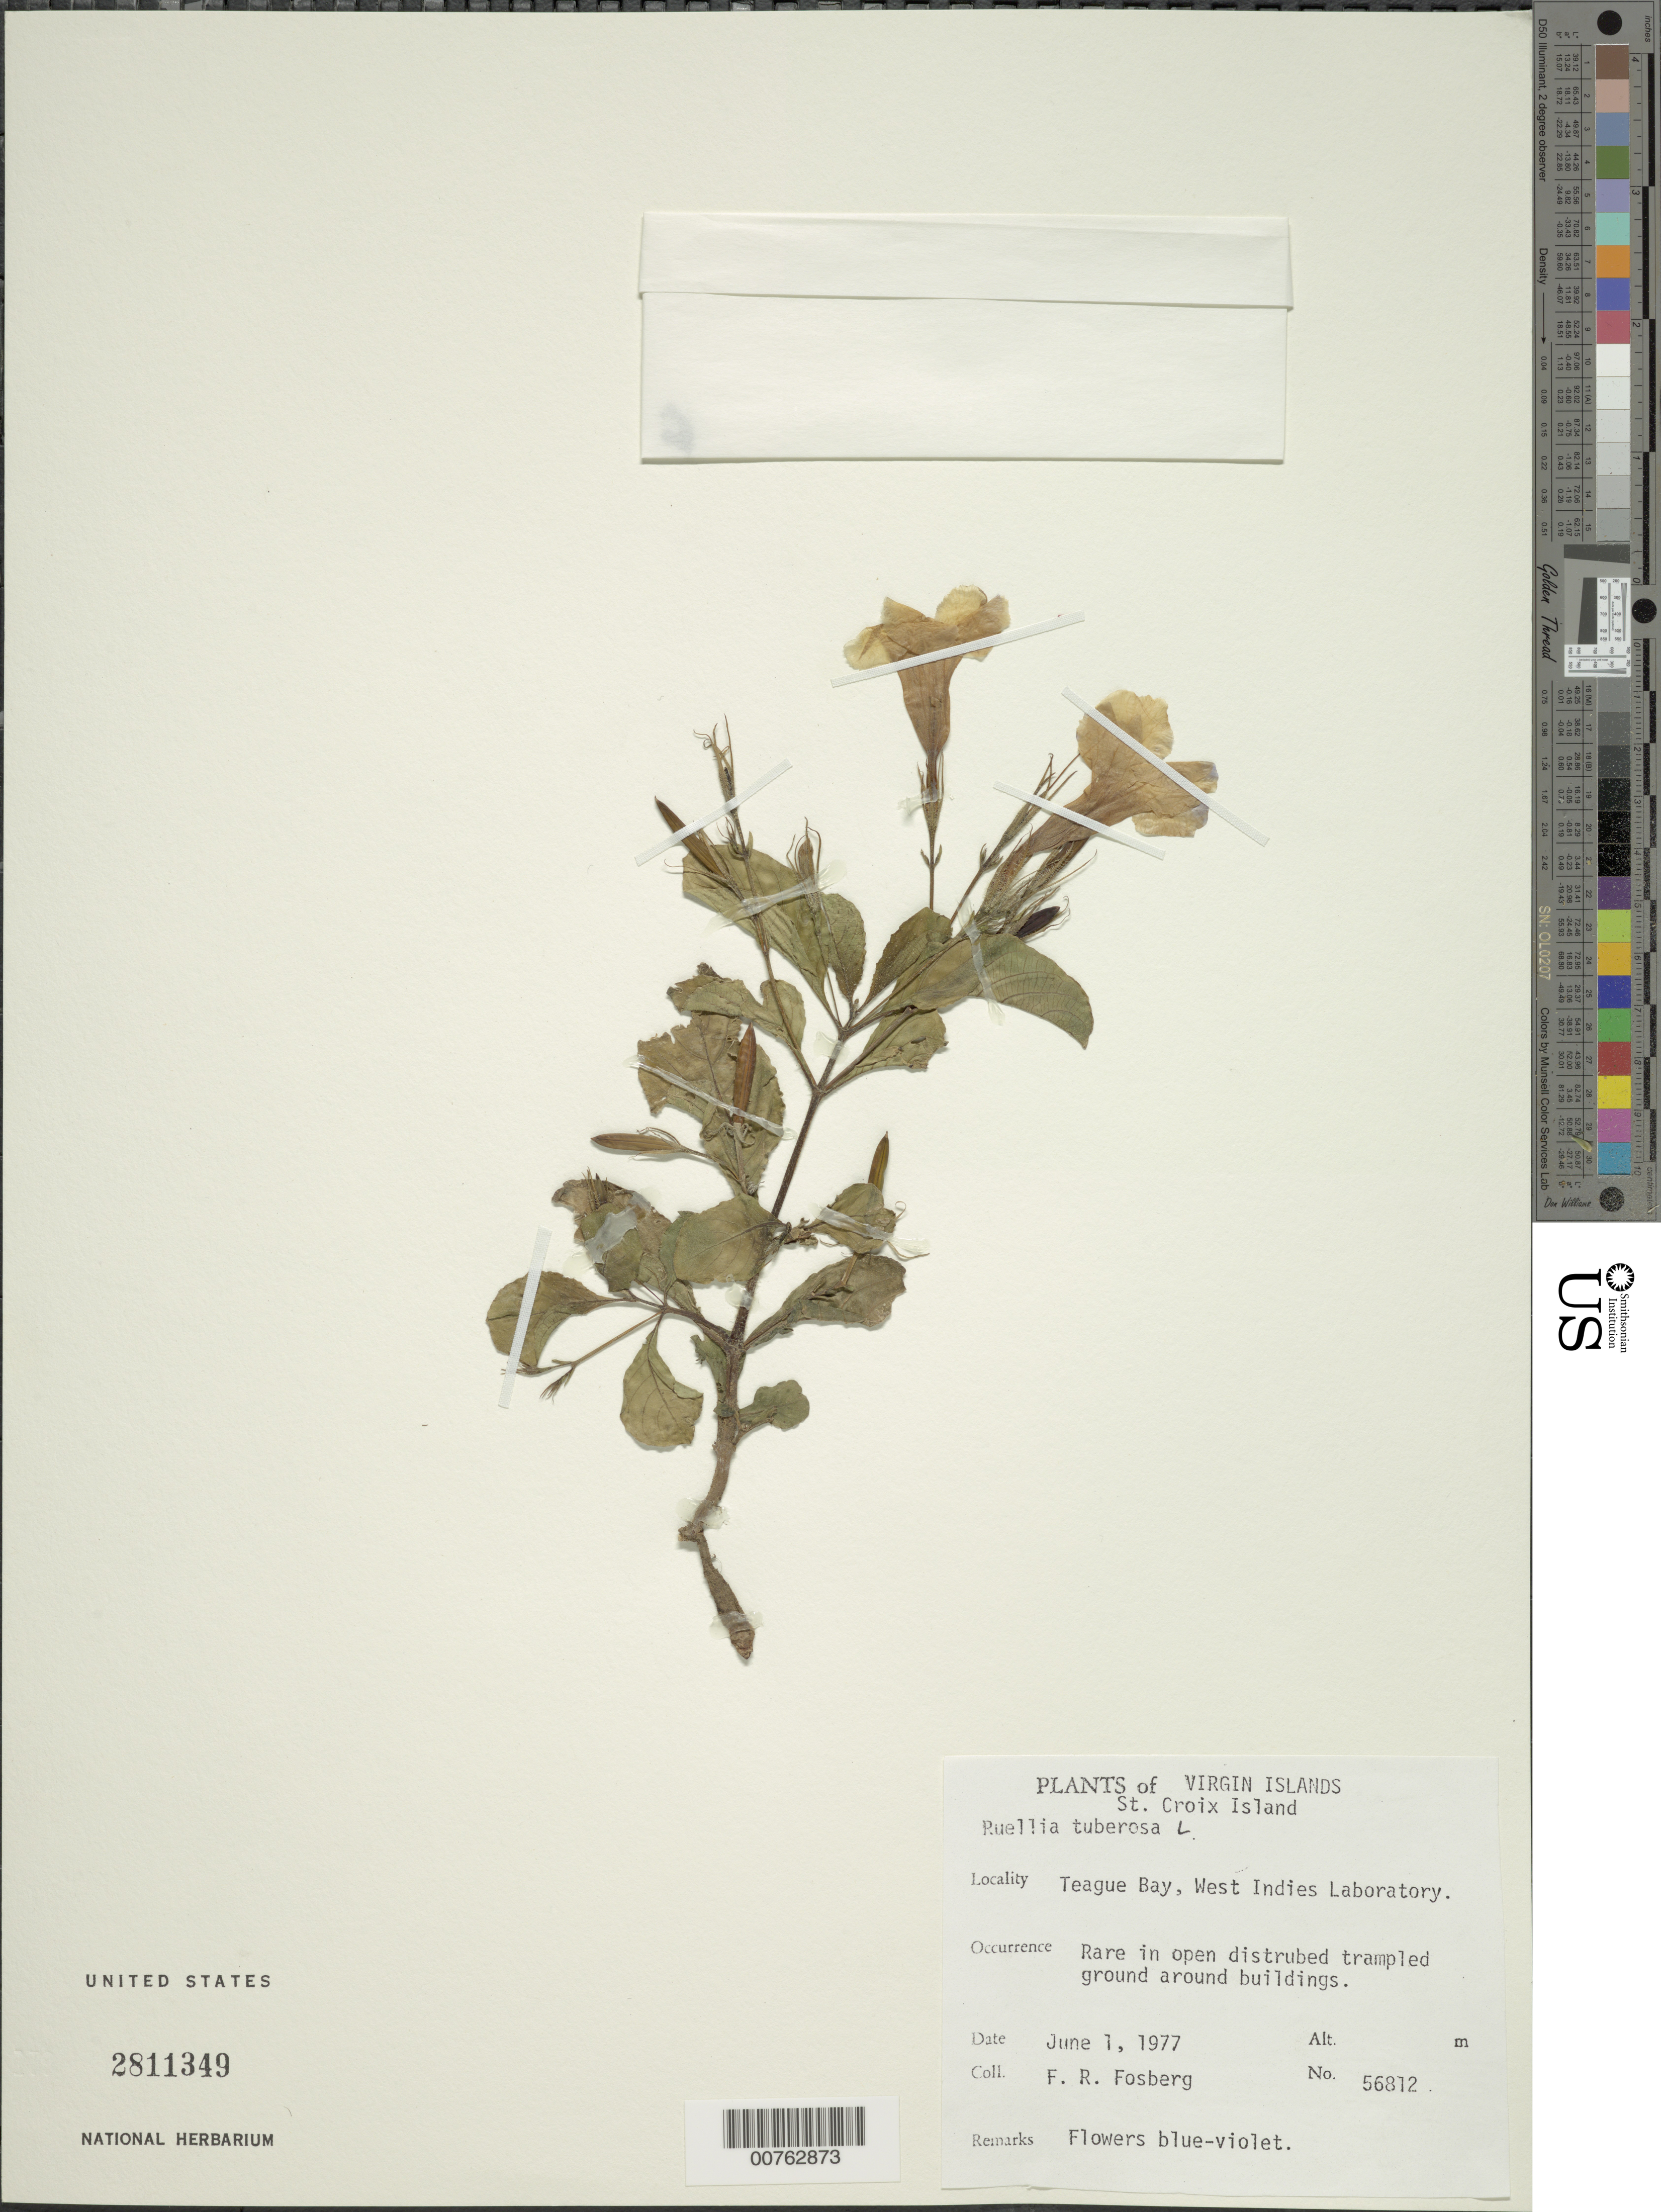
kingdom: Plantae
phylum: Tracheophyta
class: Magnoliopsida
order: Lamiales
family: Acanthaceae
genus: Ruellia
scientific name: Ruellia tuberosa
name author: L.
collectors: F. R. Fosberg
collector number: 56812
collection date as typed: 01 Jun 1977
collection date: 1977-06-01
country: U.S. Virgin Islands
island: St. Croix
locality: Teague Bay, West Indies Laboratory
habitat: Rare in open disturbed trampled ground around buildings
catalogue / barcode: US 2811349